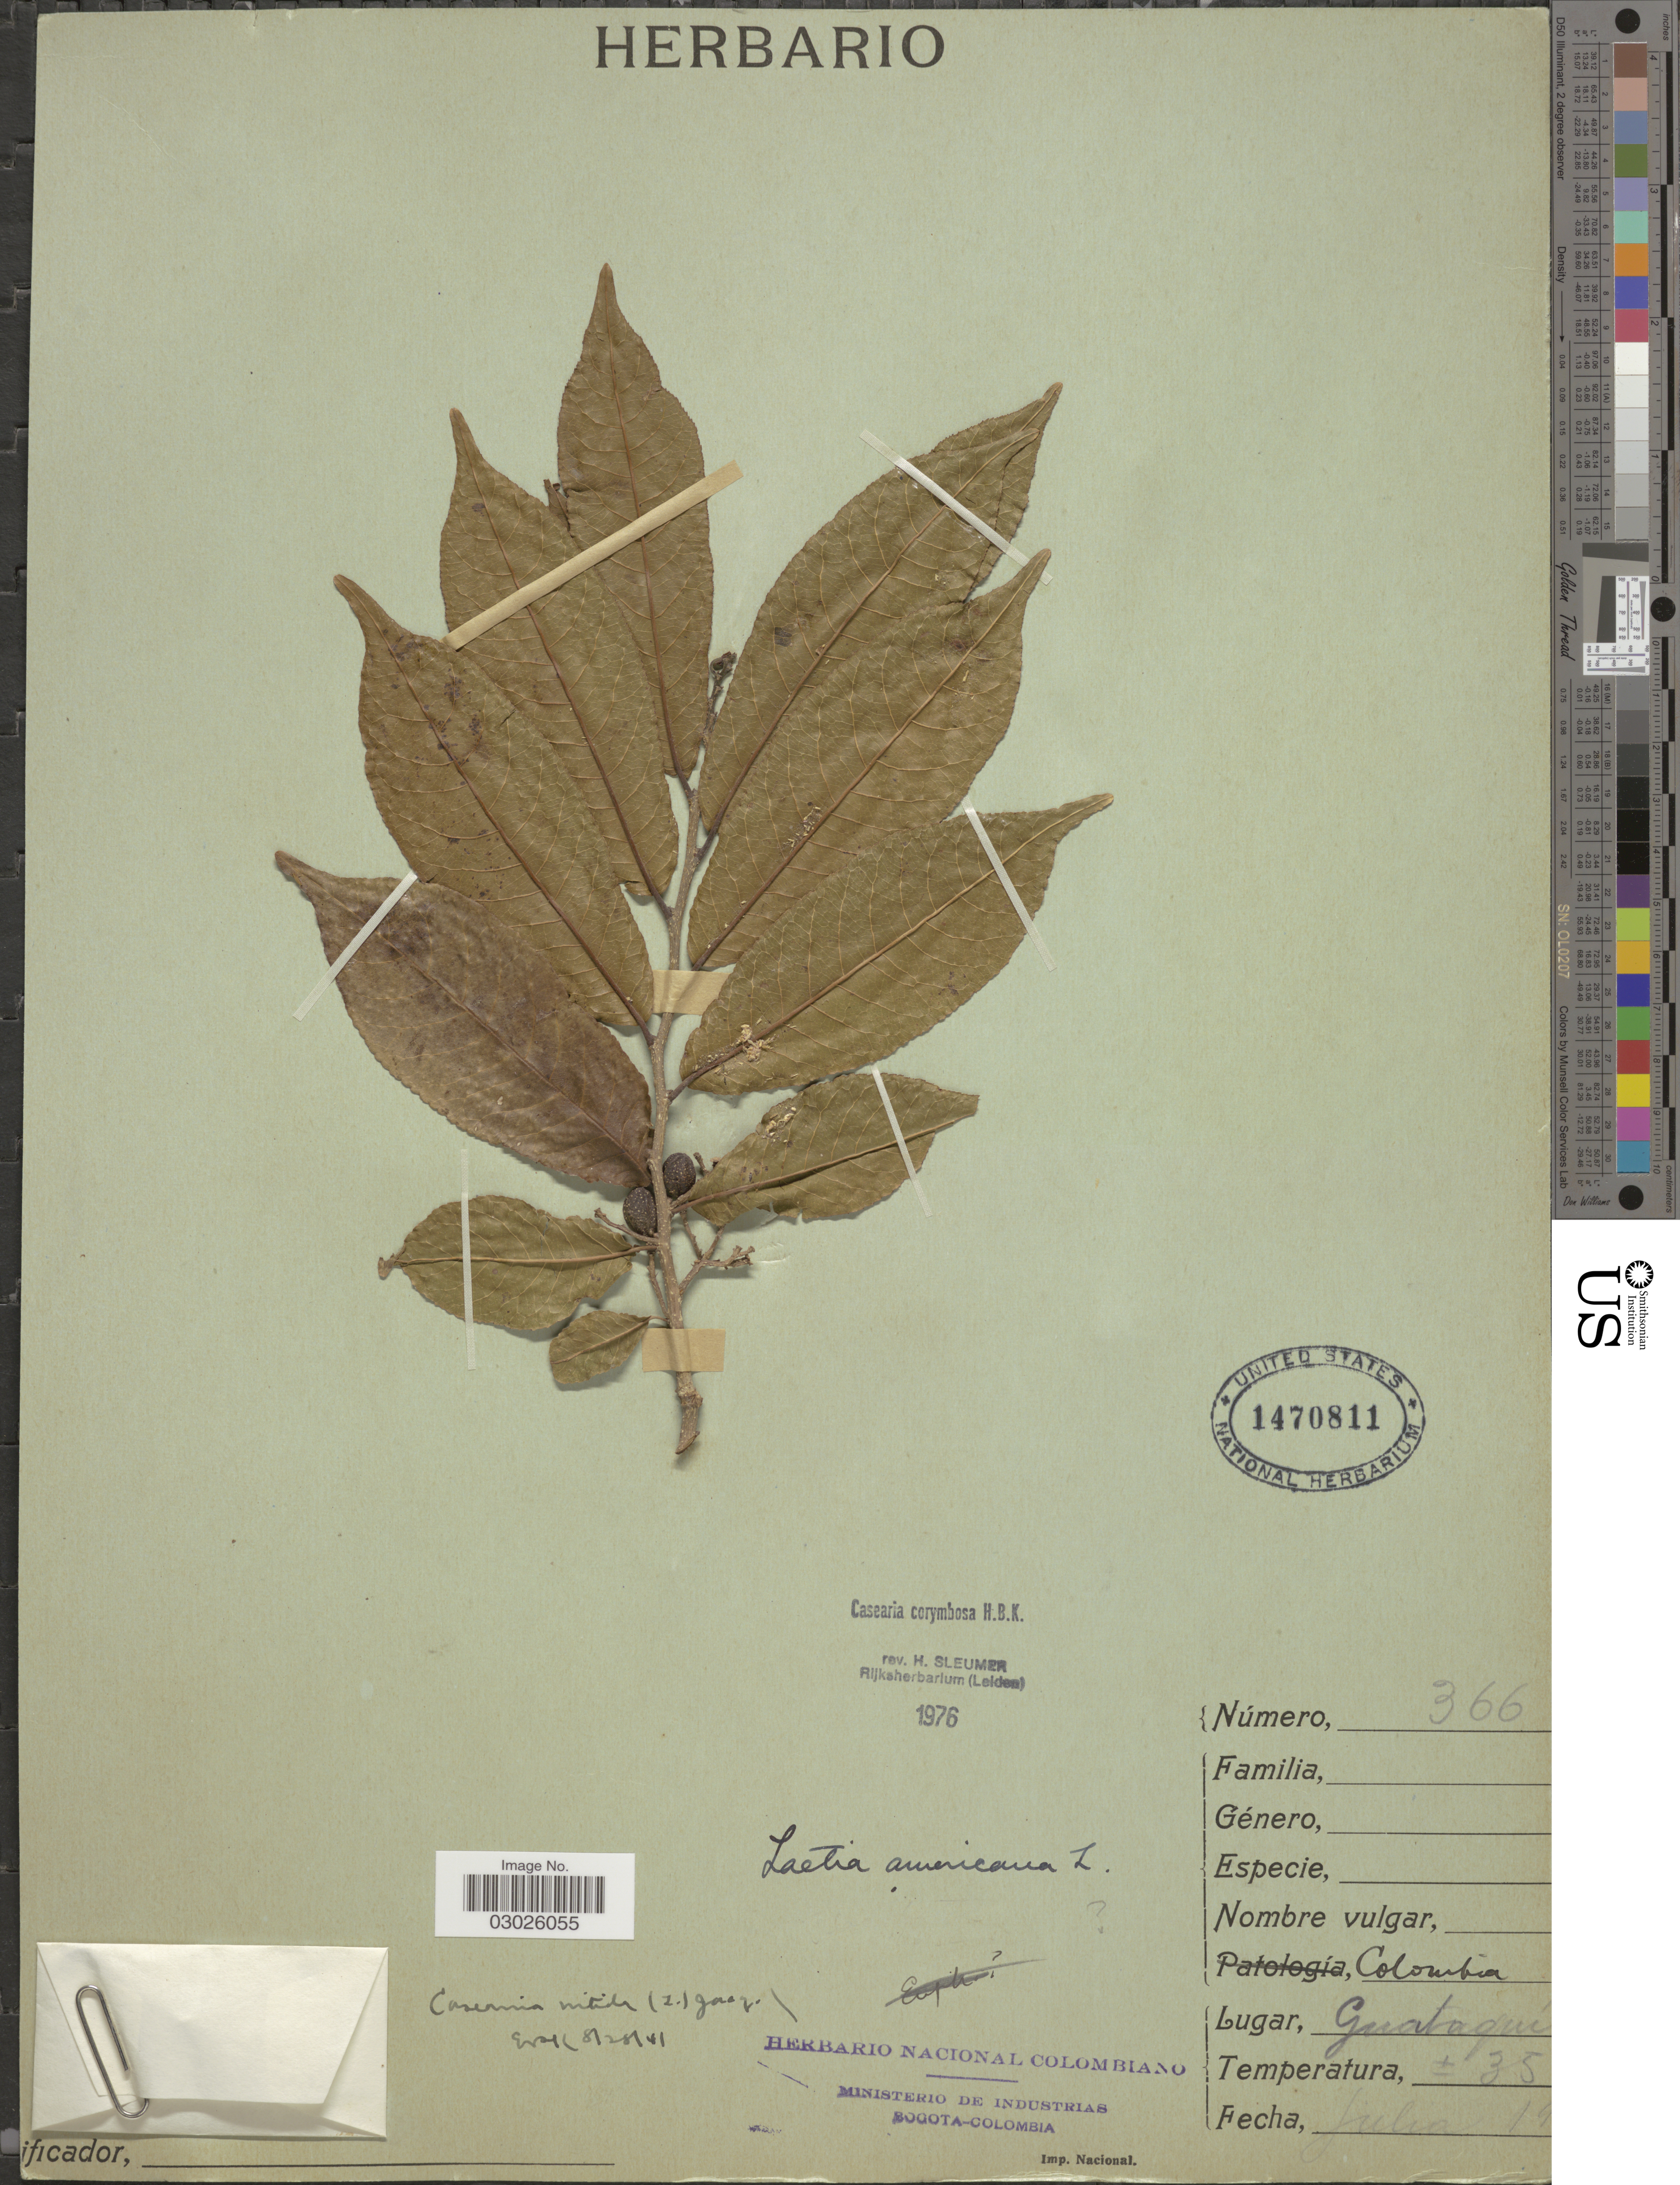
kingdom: Plantae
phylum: Tracheophyta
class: Magnoliopsida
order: Malpighiales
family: Salicaceae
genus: Casearia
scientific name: Casearia corymbosa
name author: Kunth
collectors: ex Herb. Nacional de Colombiano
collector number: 366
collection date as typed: Transcribed d/m/y: /7/19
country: Colombia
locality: Guataquí.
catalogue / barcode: US 1470811